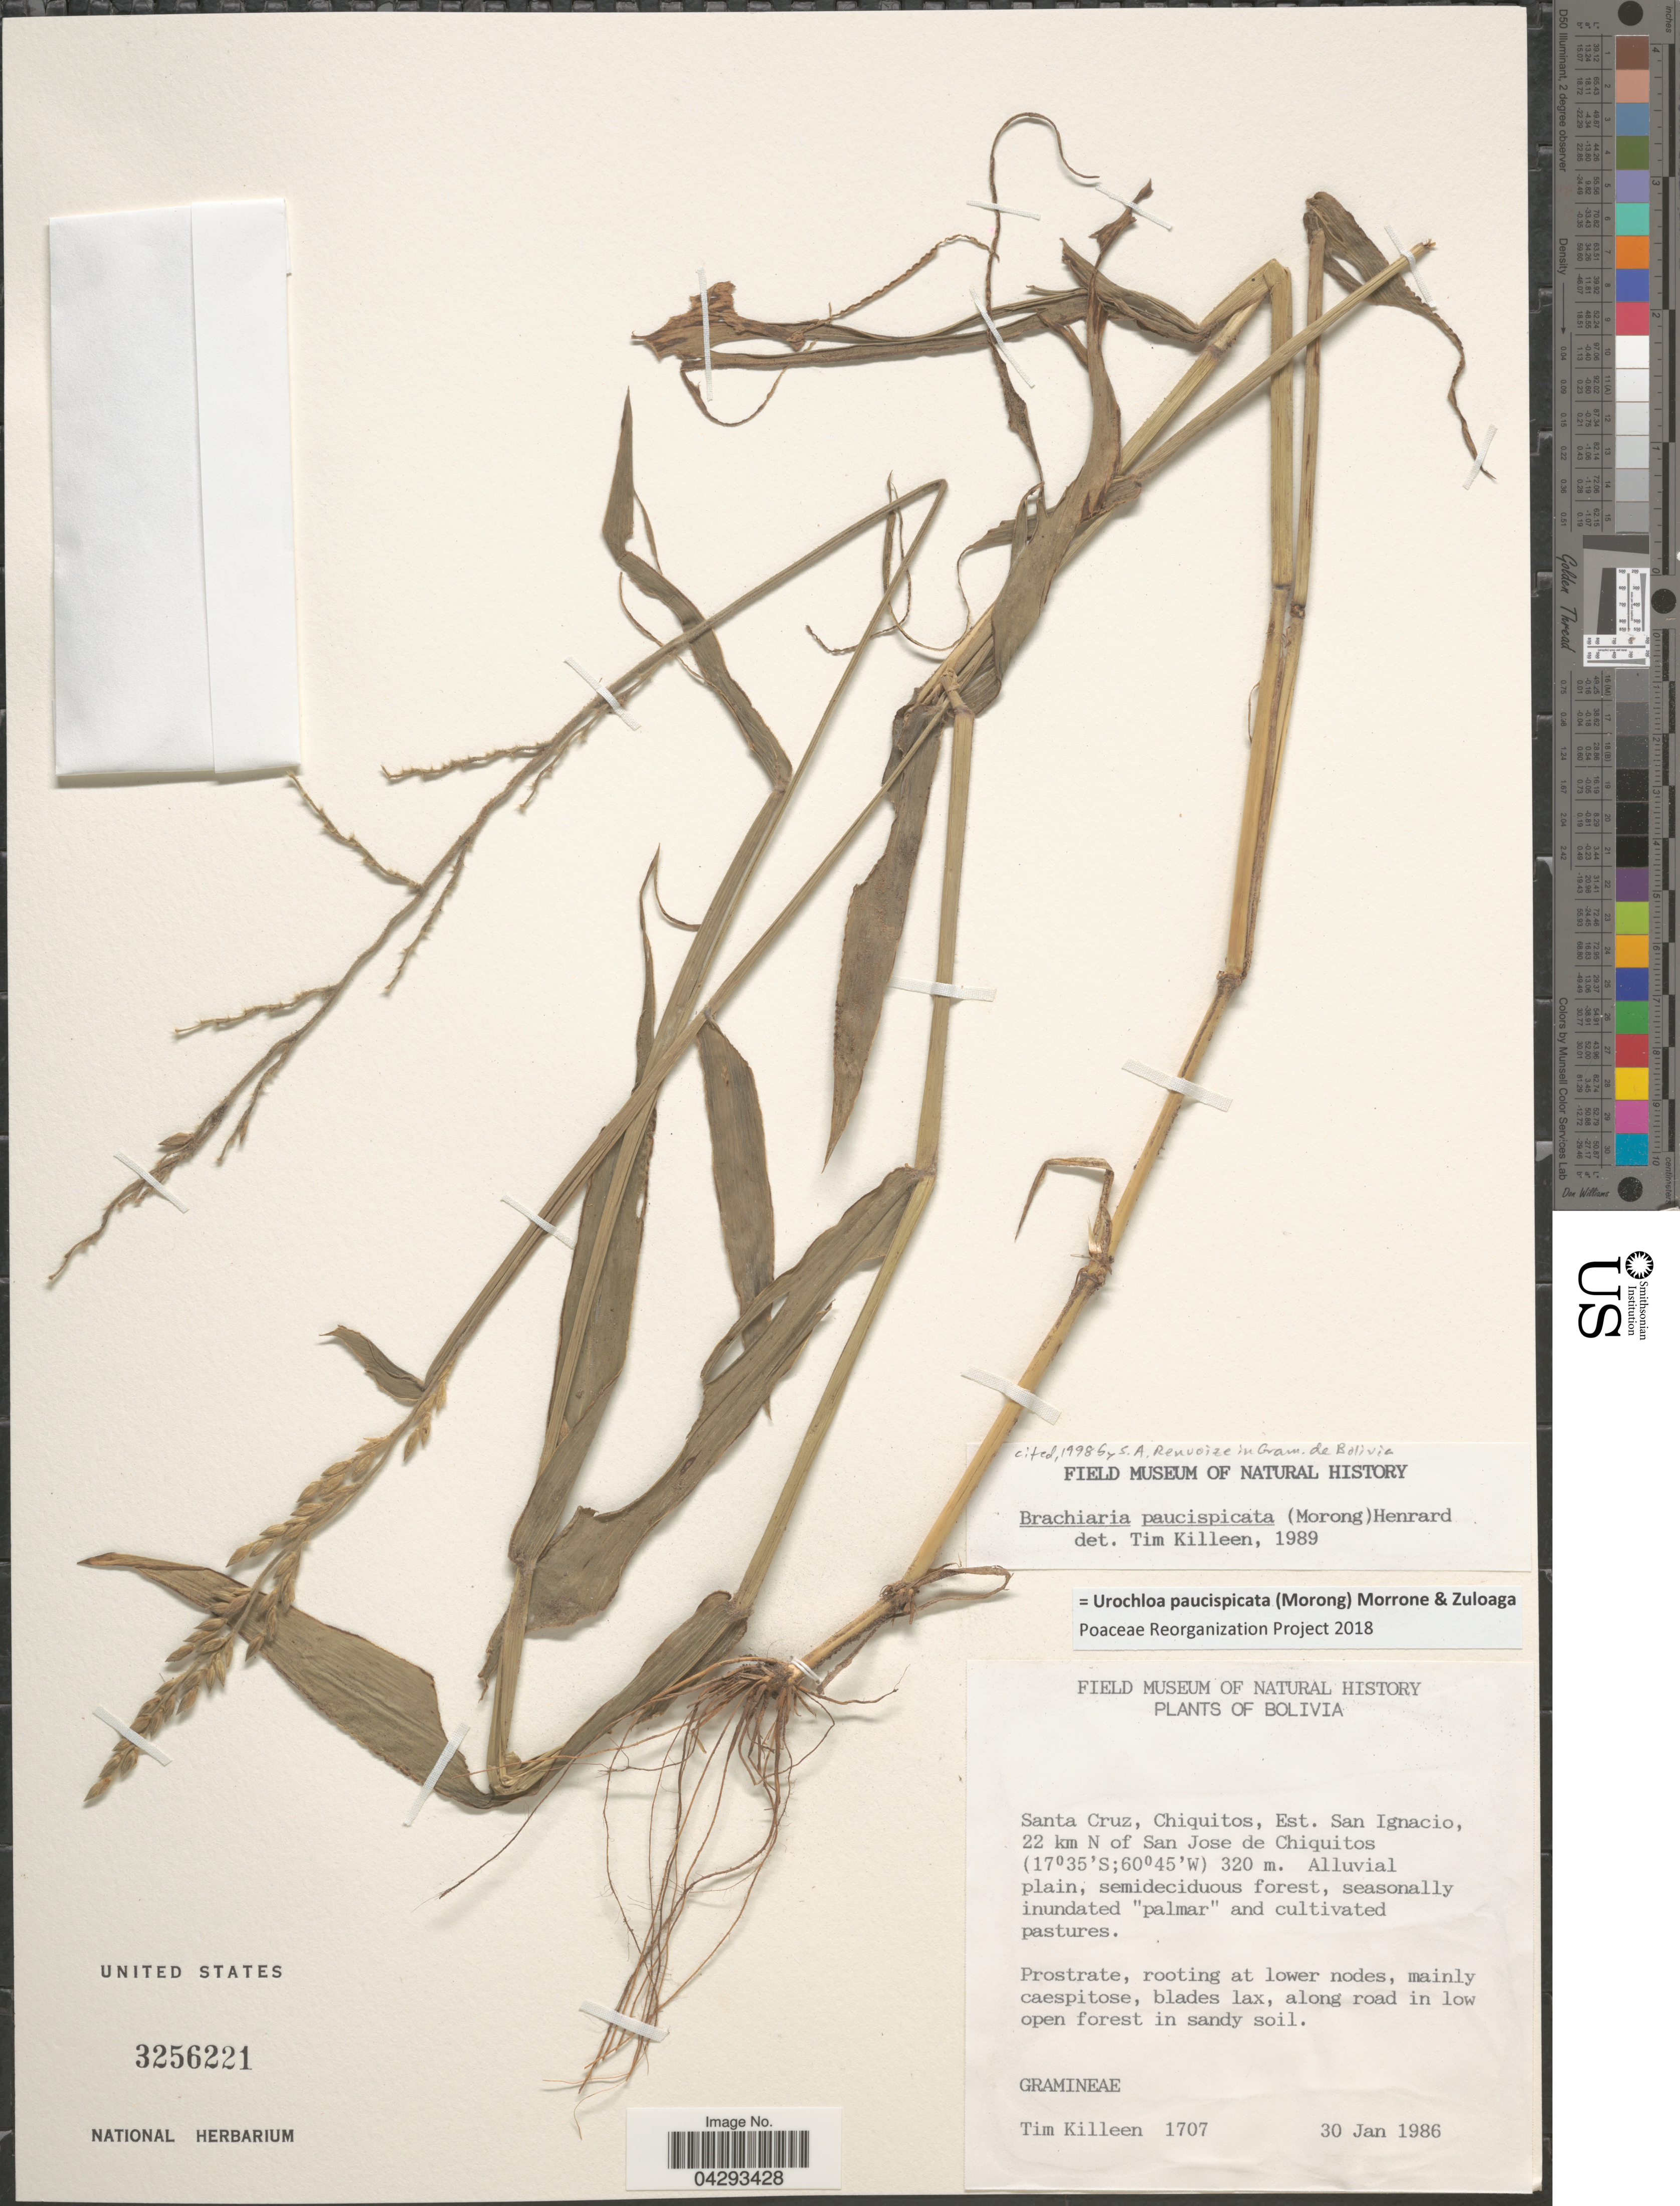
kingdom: Plantae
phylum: Tracheophyta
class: Liliopsida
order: Poales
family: Poaceae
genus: Urochloa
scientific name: Urochloa paucispicata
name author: (Morong) Morrone & Zuloaga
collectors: T. J. Killeen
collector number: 1707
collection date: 1986-01-30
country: Bolivia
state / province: Santa Cruz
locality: Chiquitos, Est. San Ignacio, 22 km N of San Jose de Chiquitos.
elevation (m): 320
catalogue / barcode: US 3256221